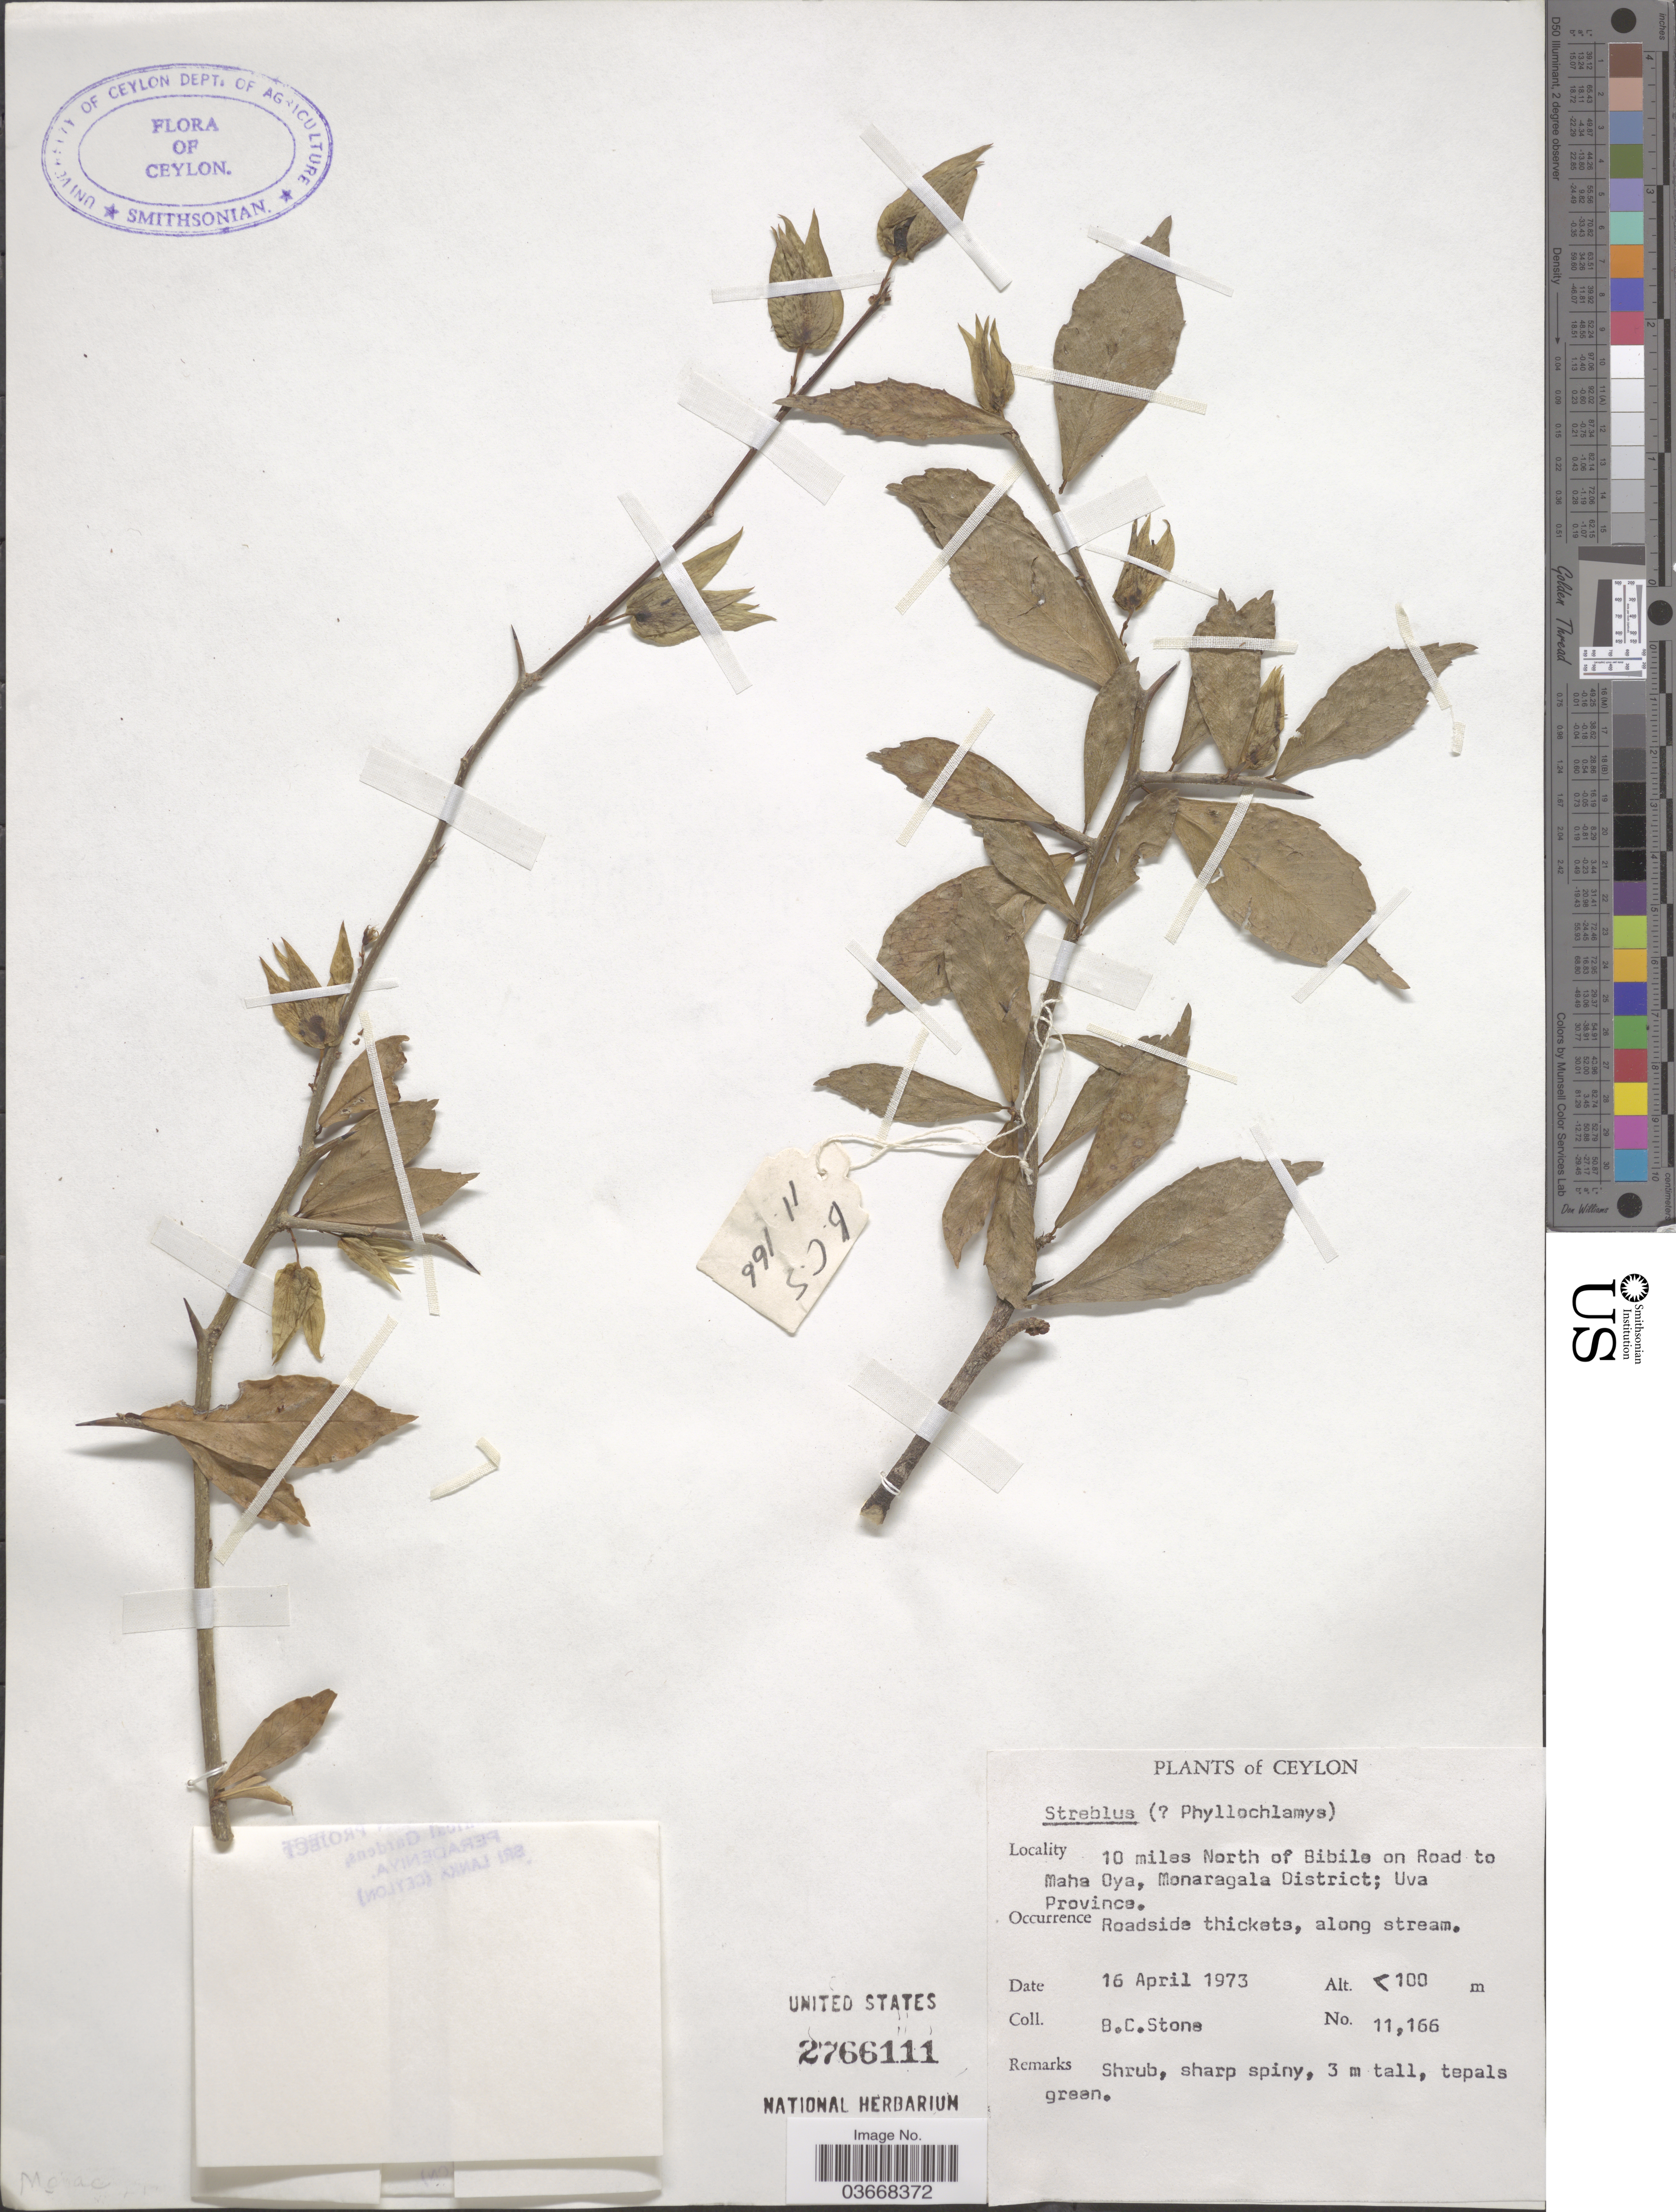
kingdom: Plantae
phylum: Tracheophyta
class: Magnoliopsida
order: Rosales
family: Moraceae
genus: Taxotrophis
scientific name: Taxotrophis taxoides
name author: (B. Heyne ex Roth) Chew ex E. M. Gardner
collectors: B. C. Stone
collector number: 11166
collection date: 1973-04-16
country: Sri Lanka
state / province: Uva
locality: Ceylon. 10 miles North of Bibile on Road to Maha Oya, Monaragala District.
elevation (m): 100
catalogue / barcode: US 2766111